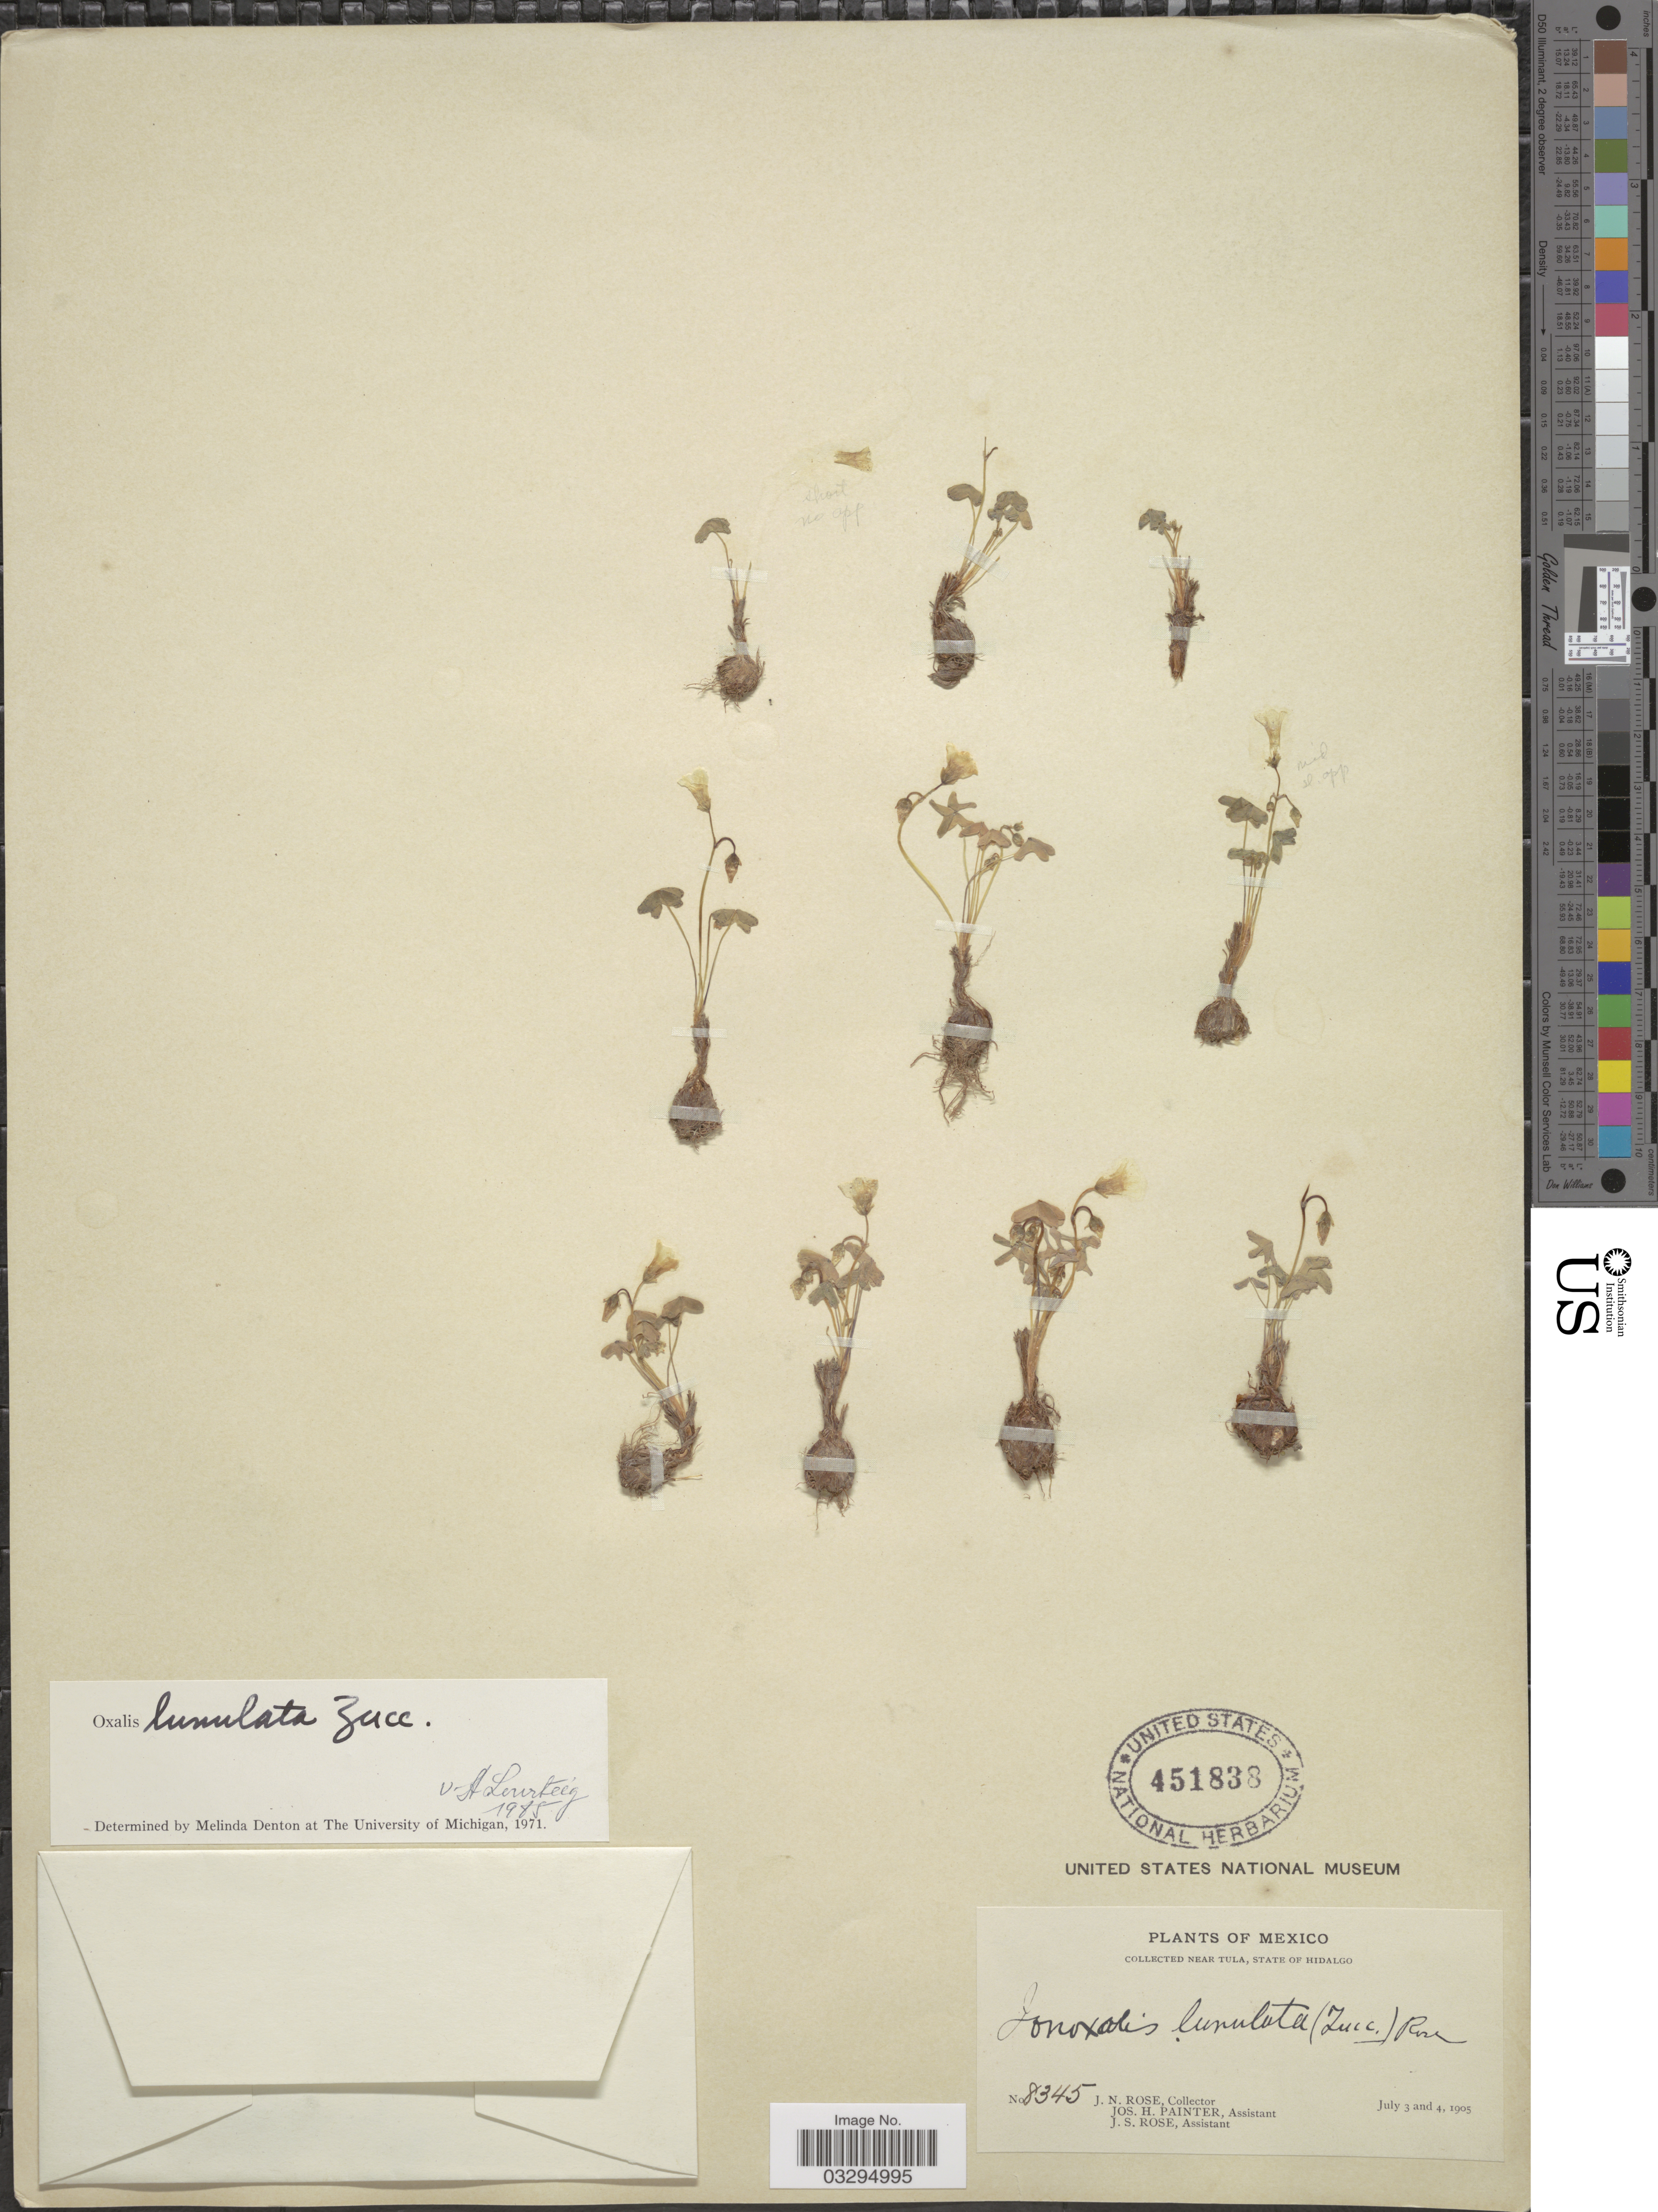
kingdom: Plantae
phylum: Tracheophyta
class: Magnoliopsida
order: Oxalidales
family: Oxalidaceae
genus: Oxalis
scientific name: Oxalis lunulata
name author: Zucc.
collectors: J. N. Rose, J. H. Painter & J. S. Rose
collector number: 8345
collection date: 1905-07-03/1905-07-04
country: Mexico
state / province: Hidalgo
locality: Collected near Tula, State of Hidalgo.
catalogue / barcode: US 451838